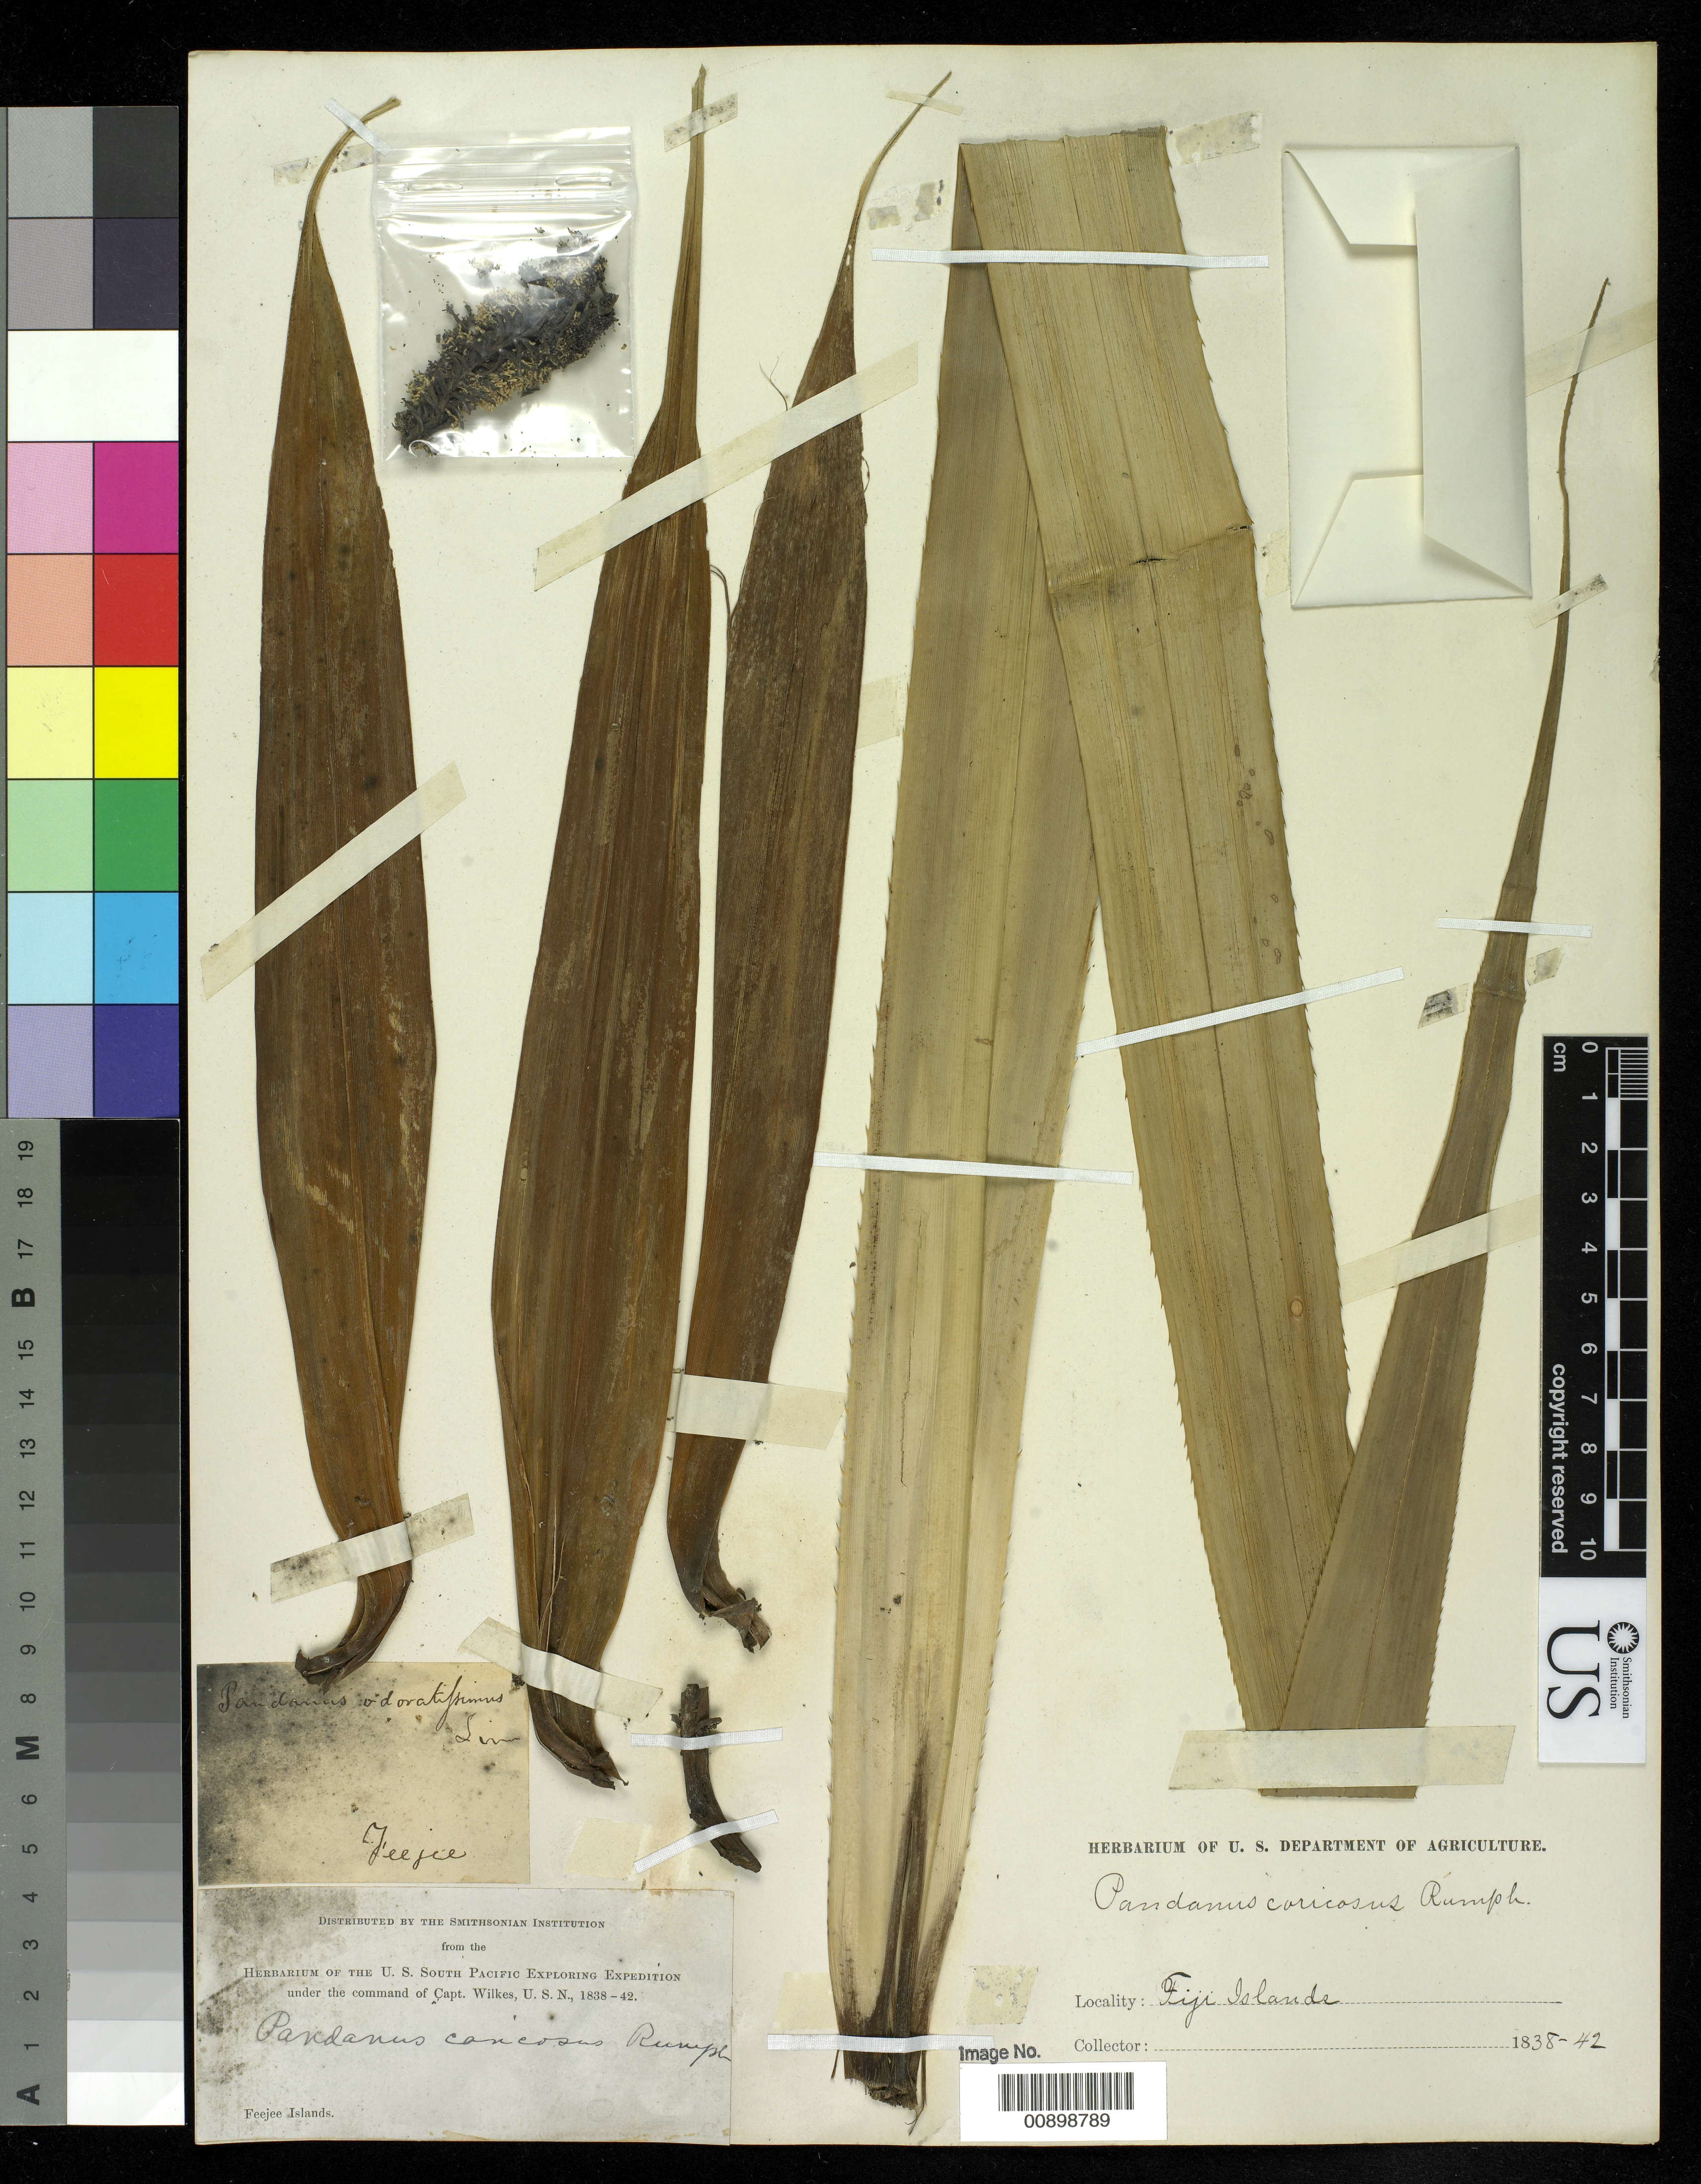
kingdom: Plantae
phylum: Tracheophyta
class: Liliopsida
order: Pandanales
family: Pandanaceae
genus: Pandanus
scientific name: Pandanus tectorius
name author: Parkinson ex DuRoi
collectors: Wilkes Explor. Exped.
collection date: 1838/1842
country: Fiji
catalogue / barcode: US 40592